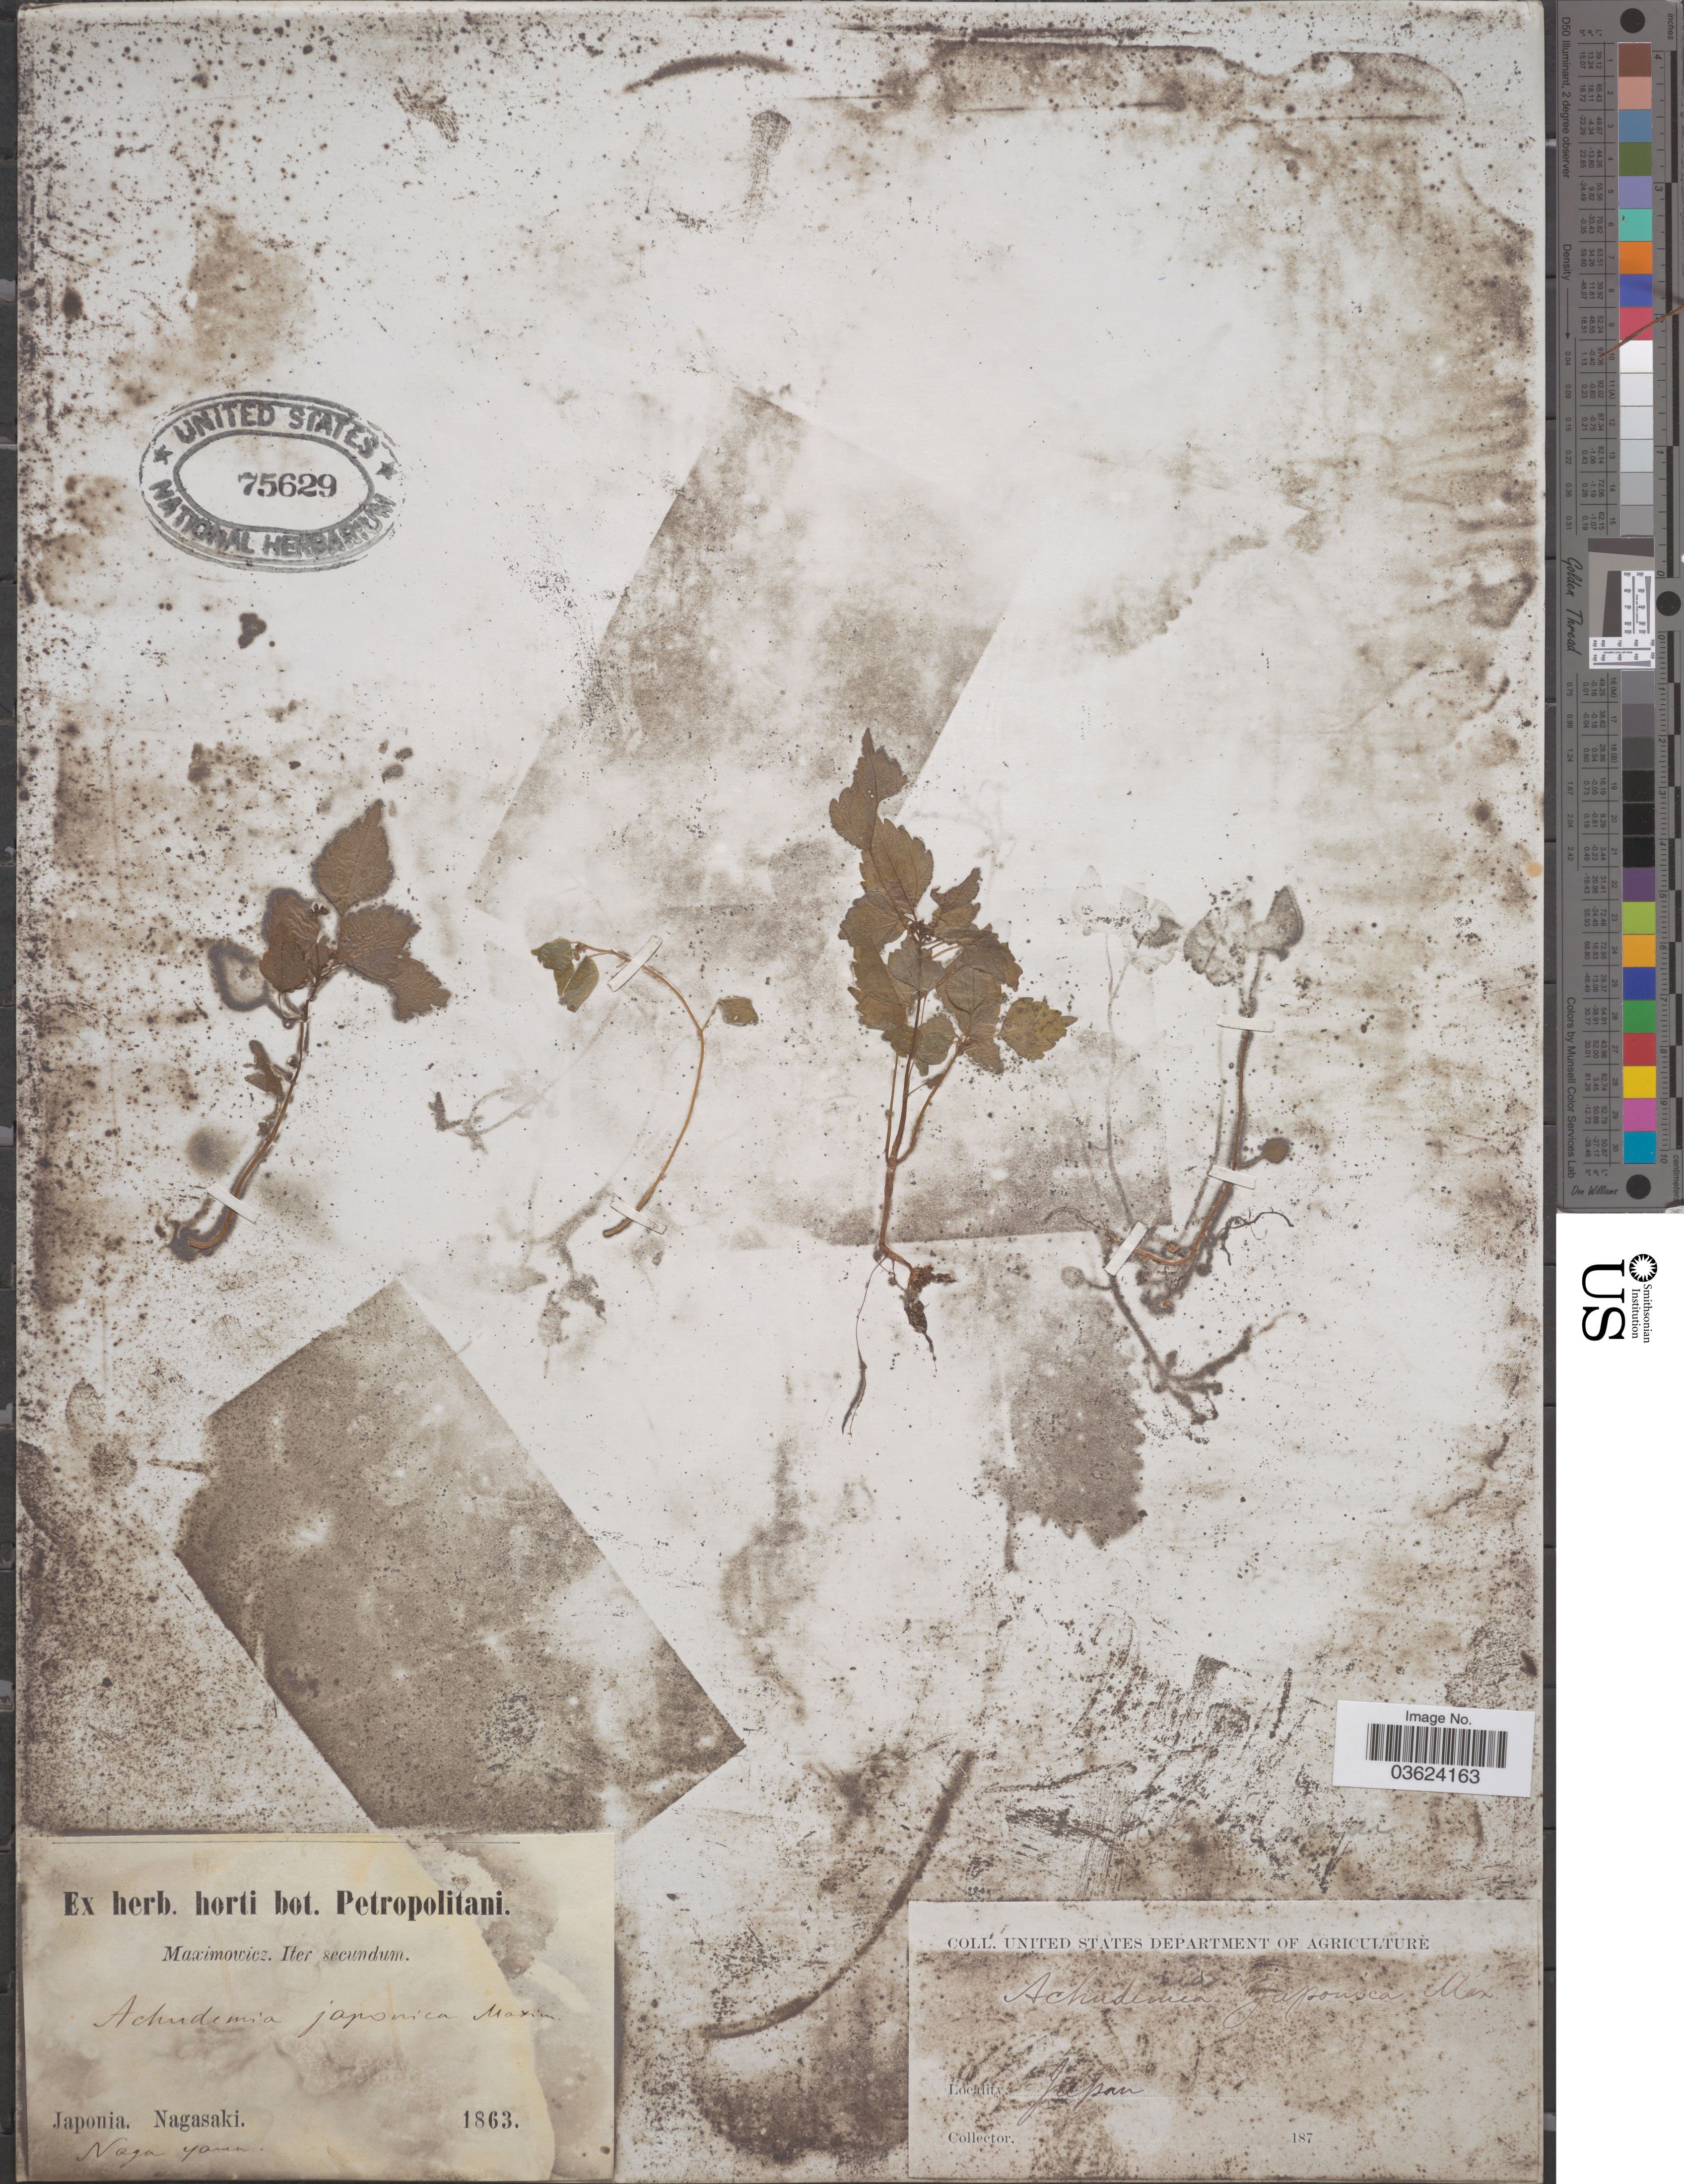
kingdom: Plantae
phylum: Tracheophyta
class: Magnoliopsida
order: Rosales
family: Urticaceae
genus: Achudemia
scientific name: Achudemia japonica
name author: Maxim.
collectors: Maximowicz, --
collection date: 1863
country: Japan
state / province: Nagasaki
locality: Naga yama.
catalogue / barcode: US 75629